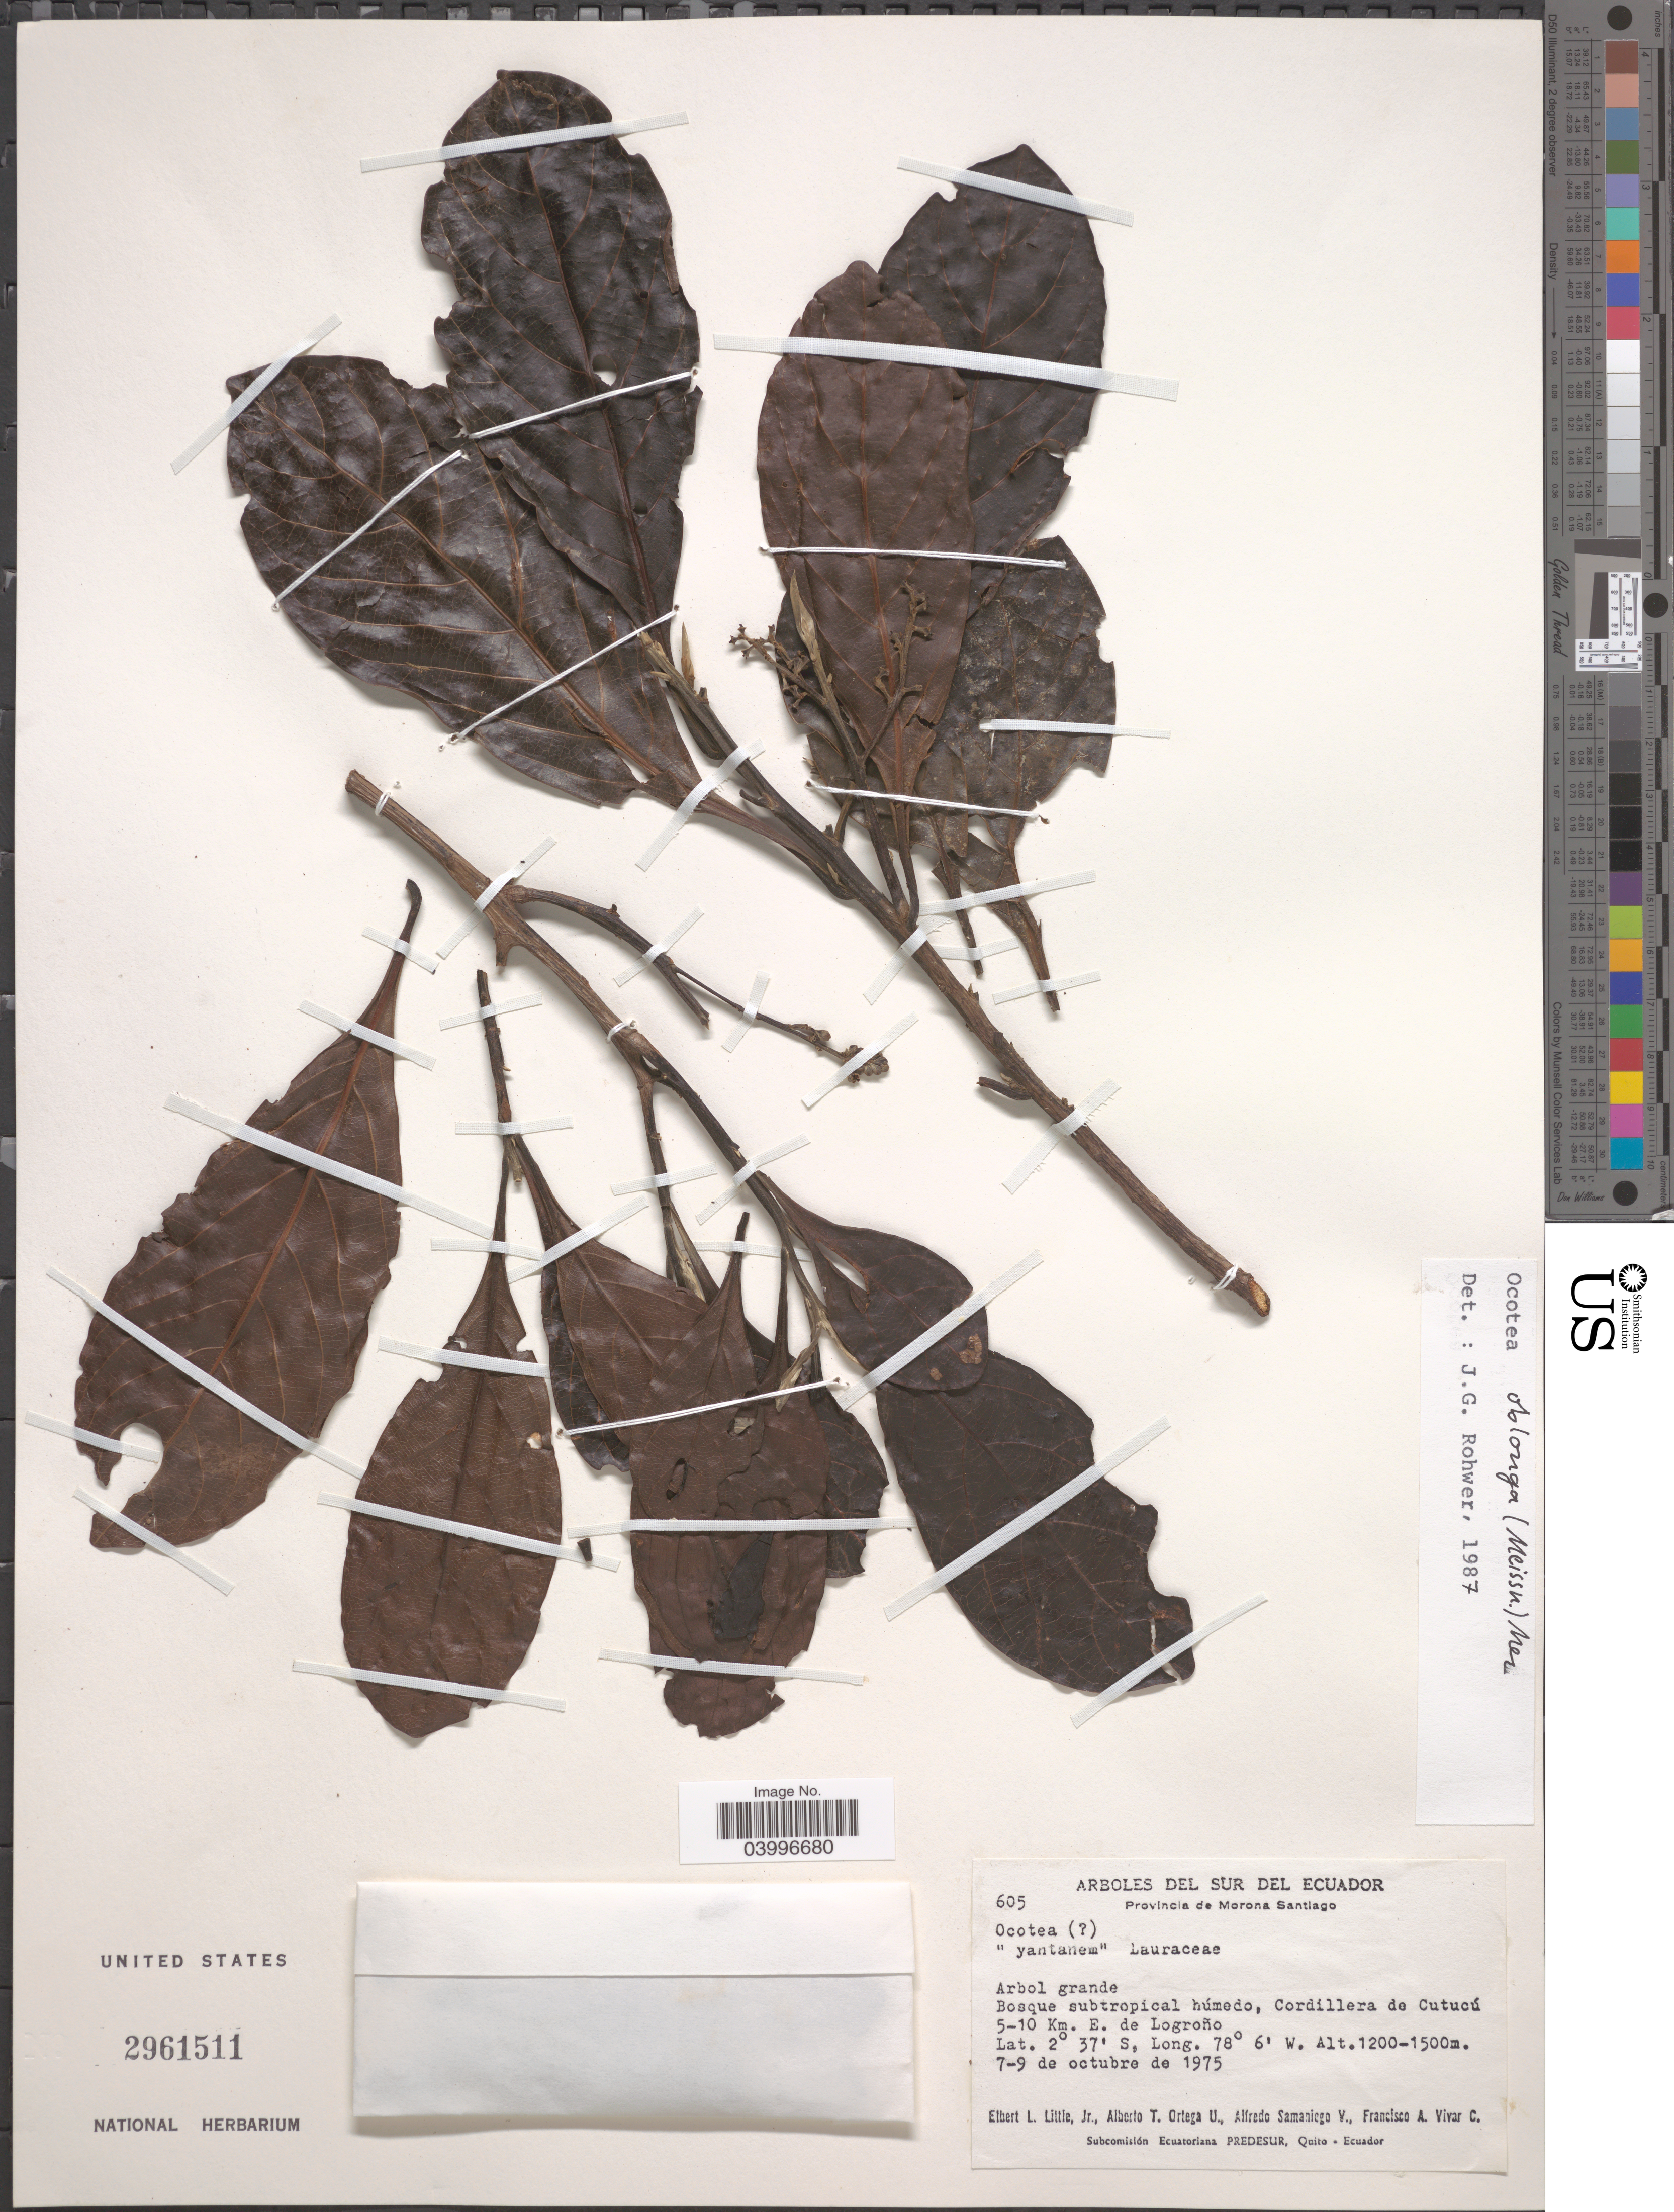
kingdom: Plantae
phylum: Tracheophyta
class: Magnoliopsida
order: Laurales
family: Lauraceae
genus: Ocotea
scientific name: Ocotea oblonga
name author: (Meisn.) Mez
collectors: E. L. Little, A. T. Ortega U., A. Samaniego V. & F. A. Vivar C.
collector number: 605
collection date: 1975-10-07/1975-10-09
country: Ecuador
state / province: Morona-Santiago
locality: Sur del Ecuador. Cordillera de Cutucú. 5-10 Km. E. de Logroño.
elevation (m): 1200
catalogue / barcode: US 2961511